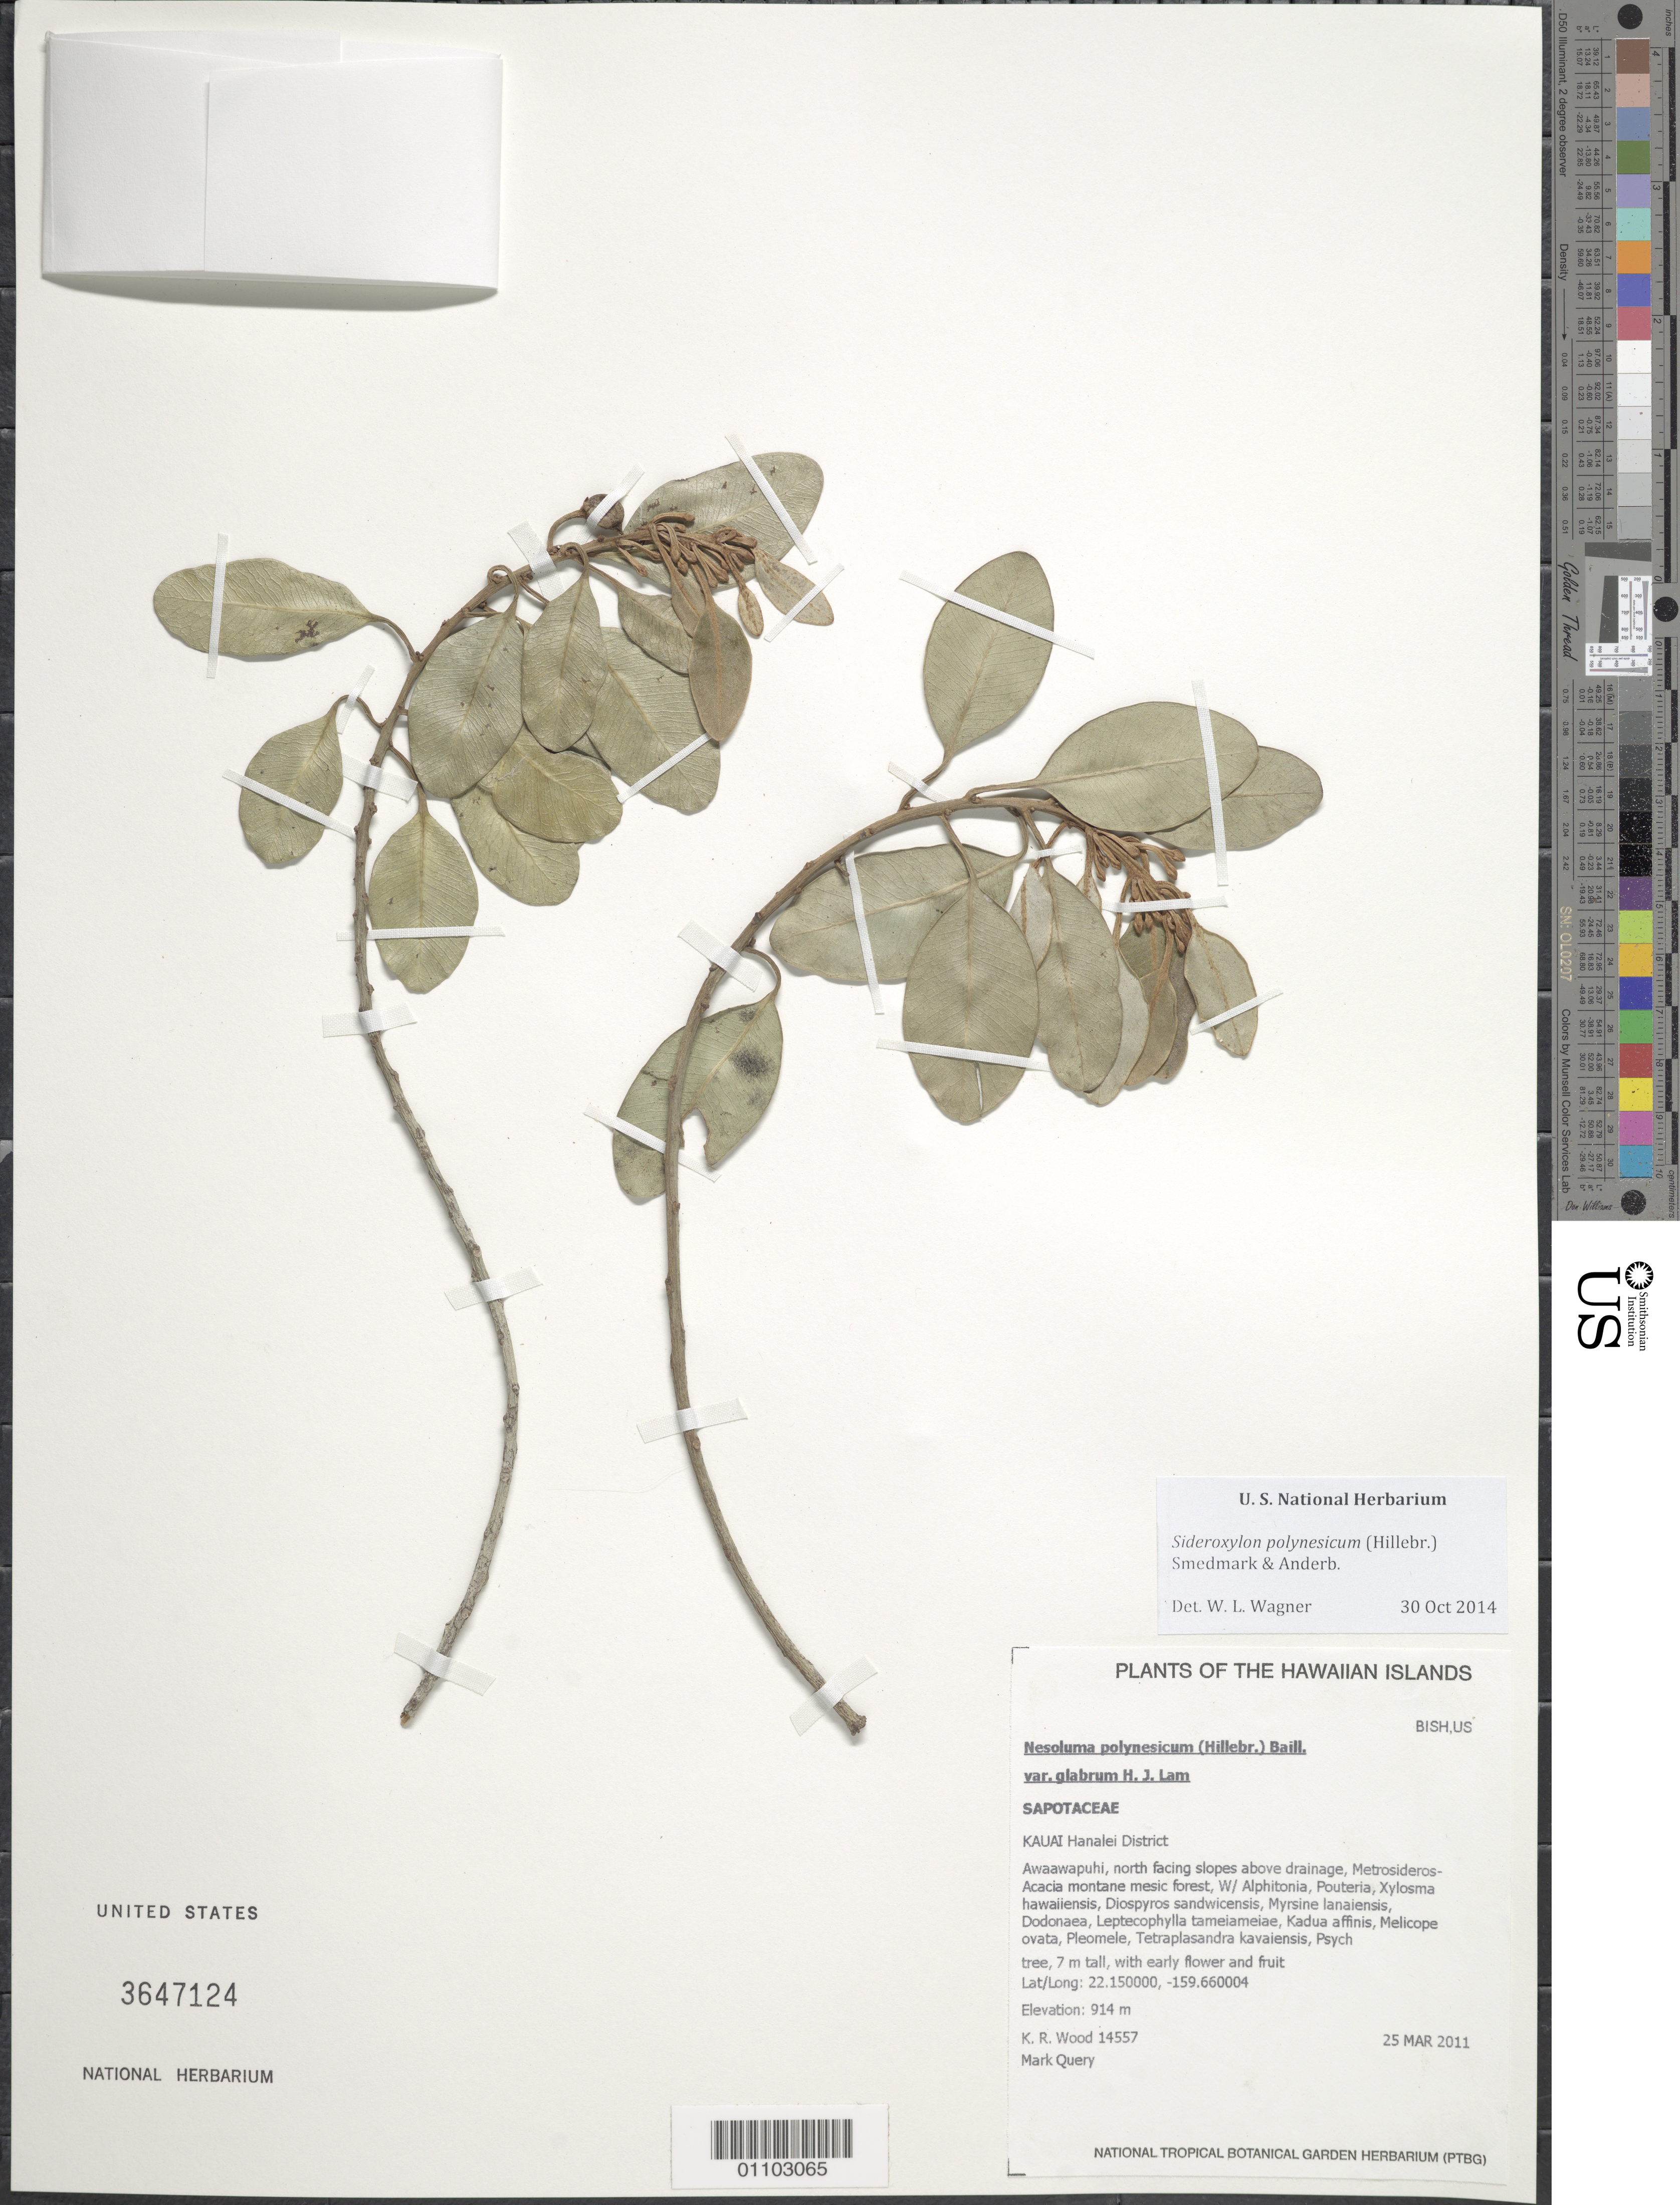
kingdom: Plantae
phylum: Tracheophyta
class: Magnoliopsida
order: Ericales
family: Sapotaceae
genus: Sideroxylon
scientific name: Sideroxylon polynesicum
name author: (Hillebr.) Smedmark & Anderb.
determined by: Wagner, W. L., (BOT), Smithsonian Institution - National Museum of Natural History (UNITED STATES)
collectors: K. R. Wood & M. Query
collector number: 14557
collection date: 2011-03-25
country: United States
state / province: Hawaii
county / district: Kaui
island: Kaua'i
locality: Awaawapuhi, north facing slopes above drainage.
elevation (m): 914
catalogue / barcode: US 3647124